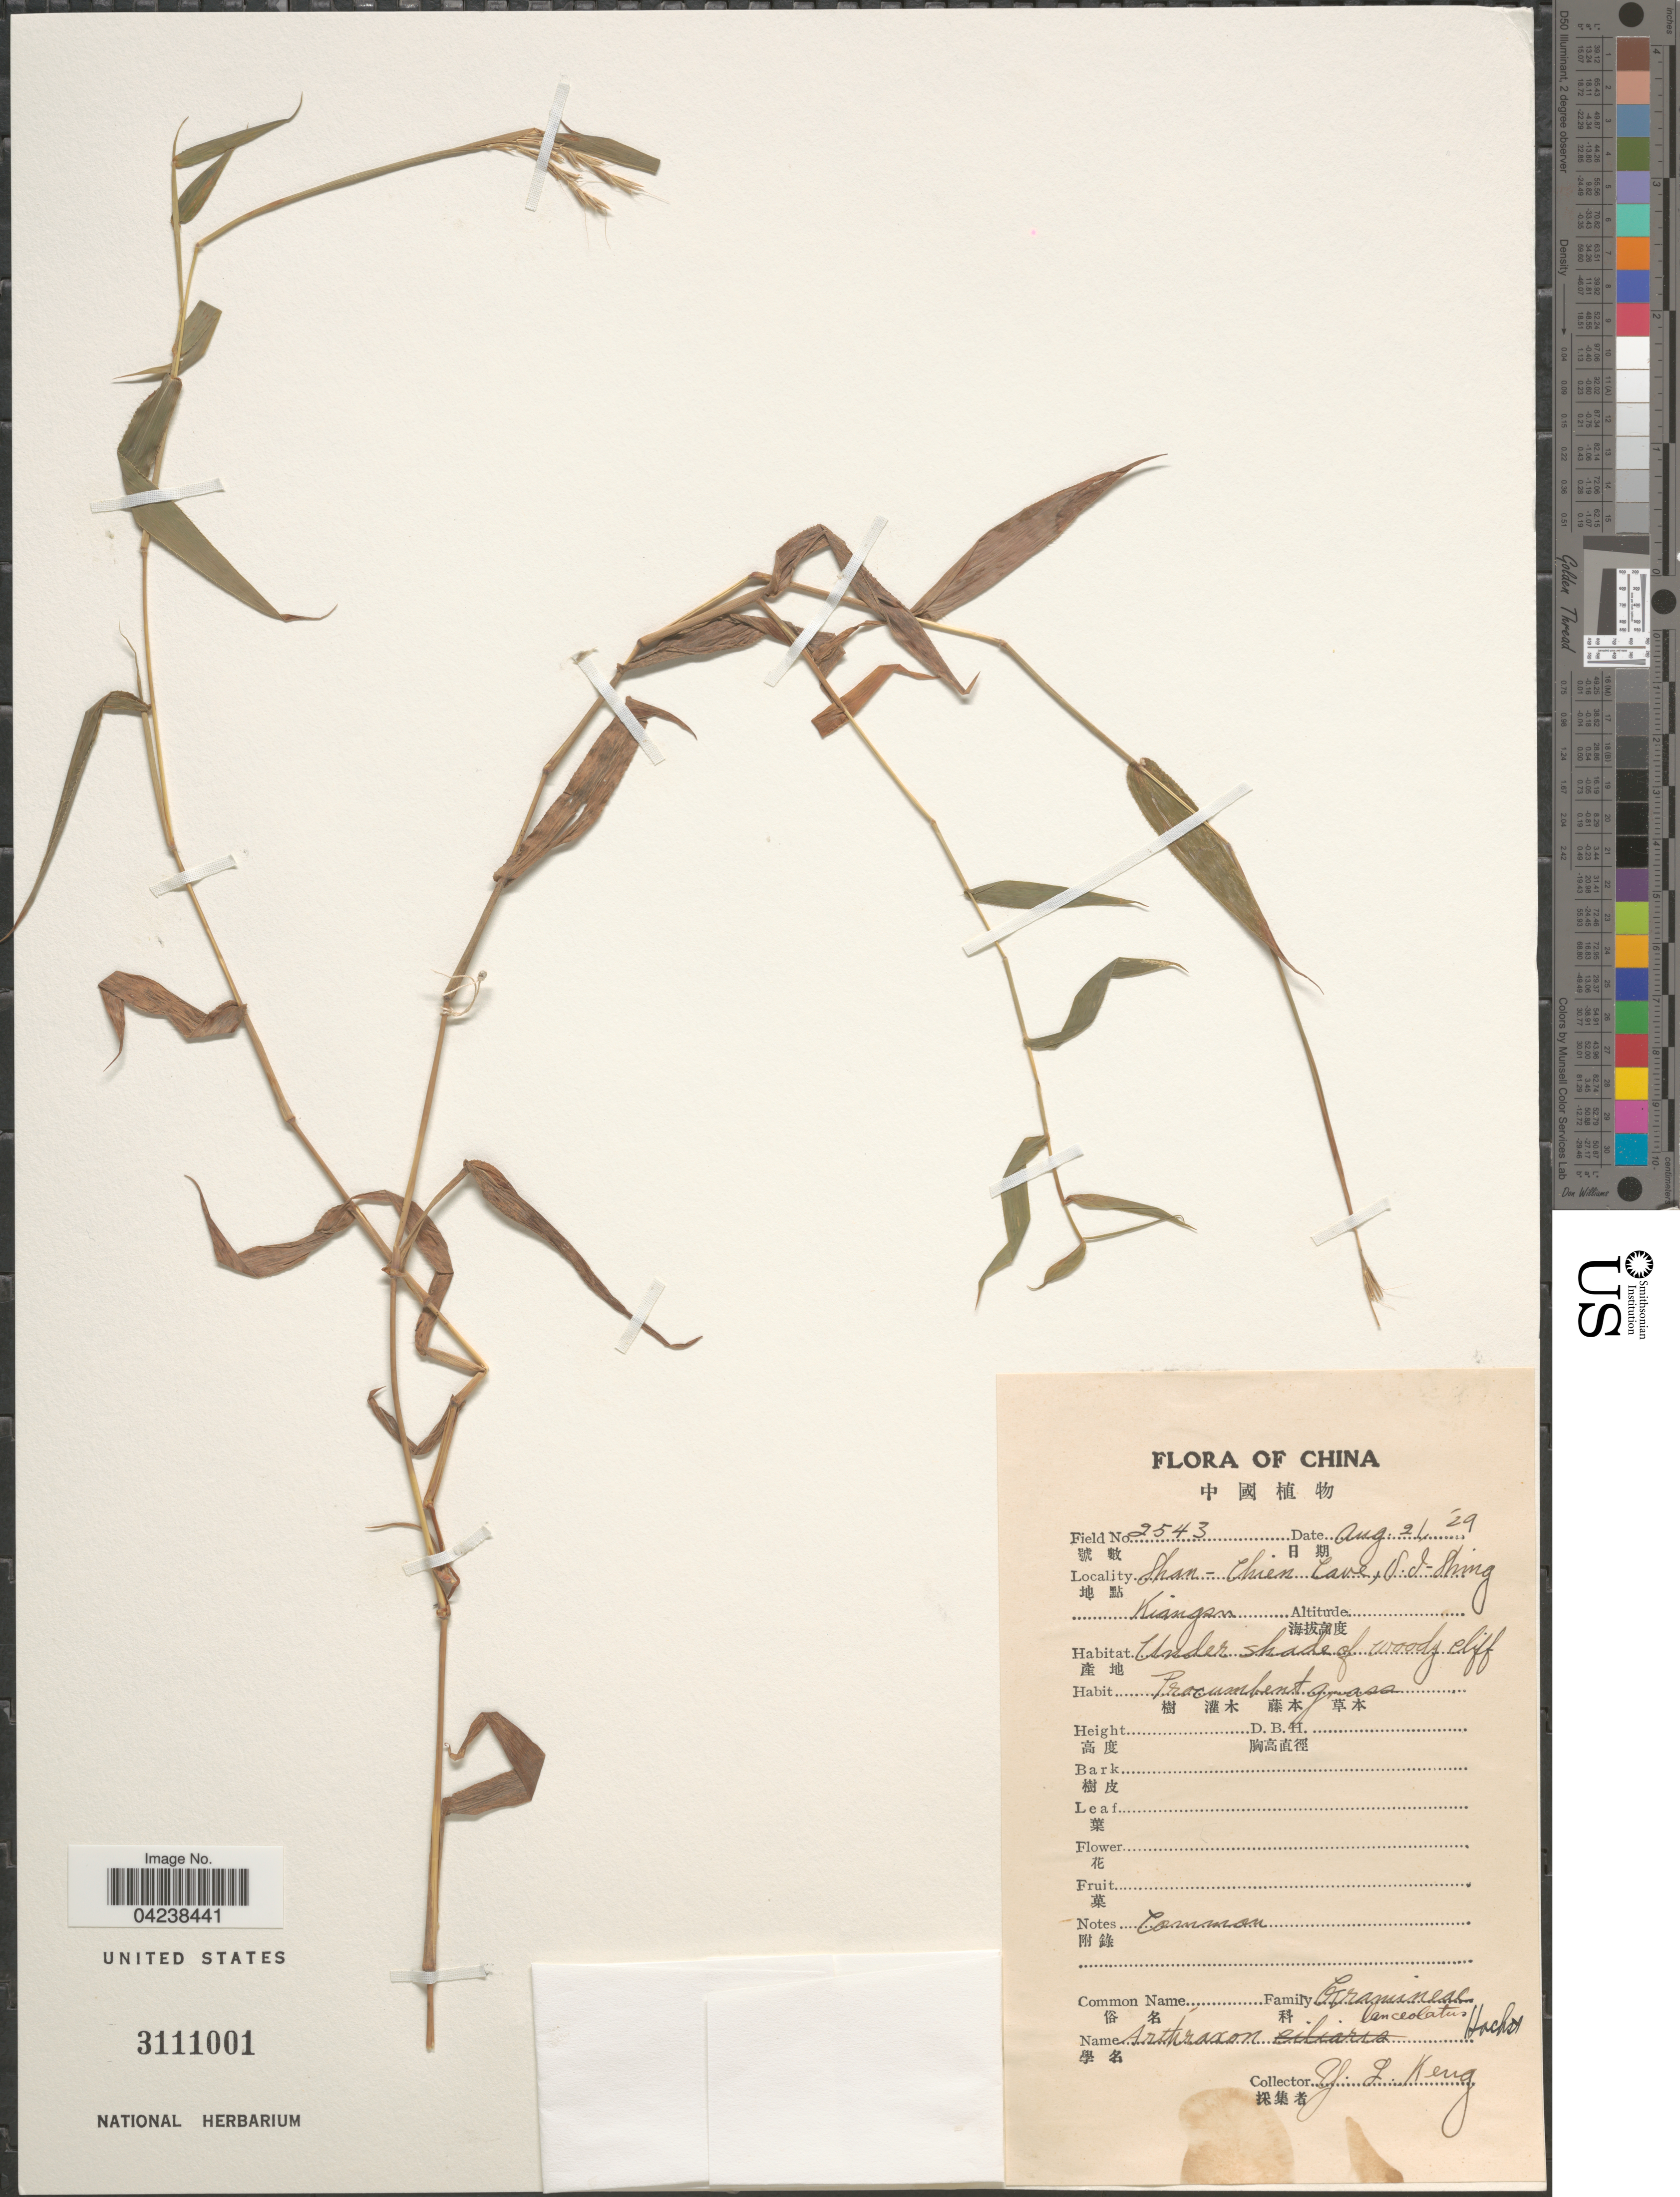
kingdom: Plantae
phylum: Tracheophyta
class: Liliopsida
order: Poales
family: Poaceae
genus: Arthraxon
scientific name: Arthraxon lanceolatus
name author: (Roxb.) Hochst.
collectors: Y. L. Keng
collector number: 2543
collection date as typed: Transcribed d/m/y: 21/8/29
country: China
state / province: Jiangsu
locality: Shan-Chien Cave, S-I-Shing, Kiangsu.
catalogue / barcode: US 3111001